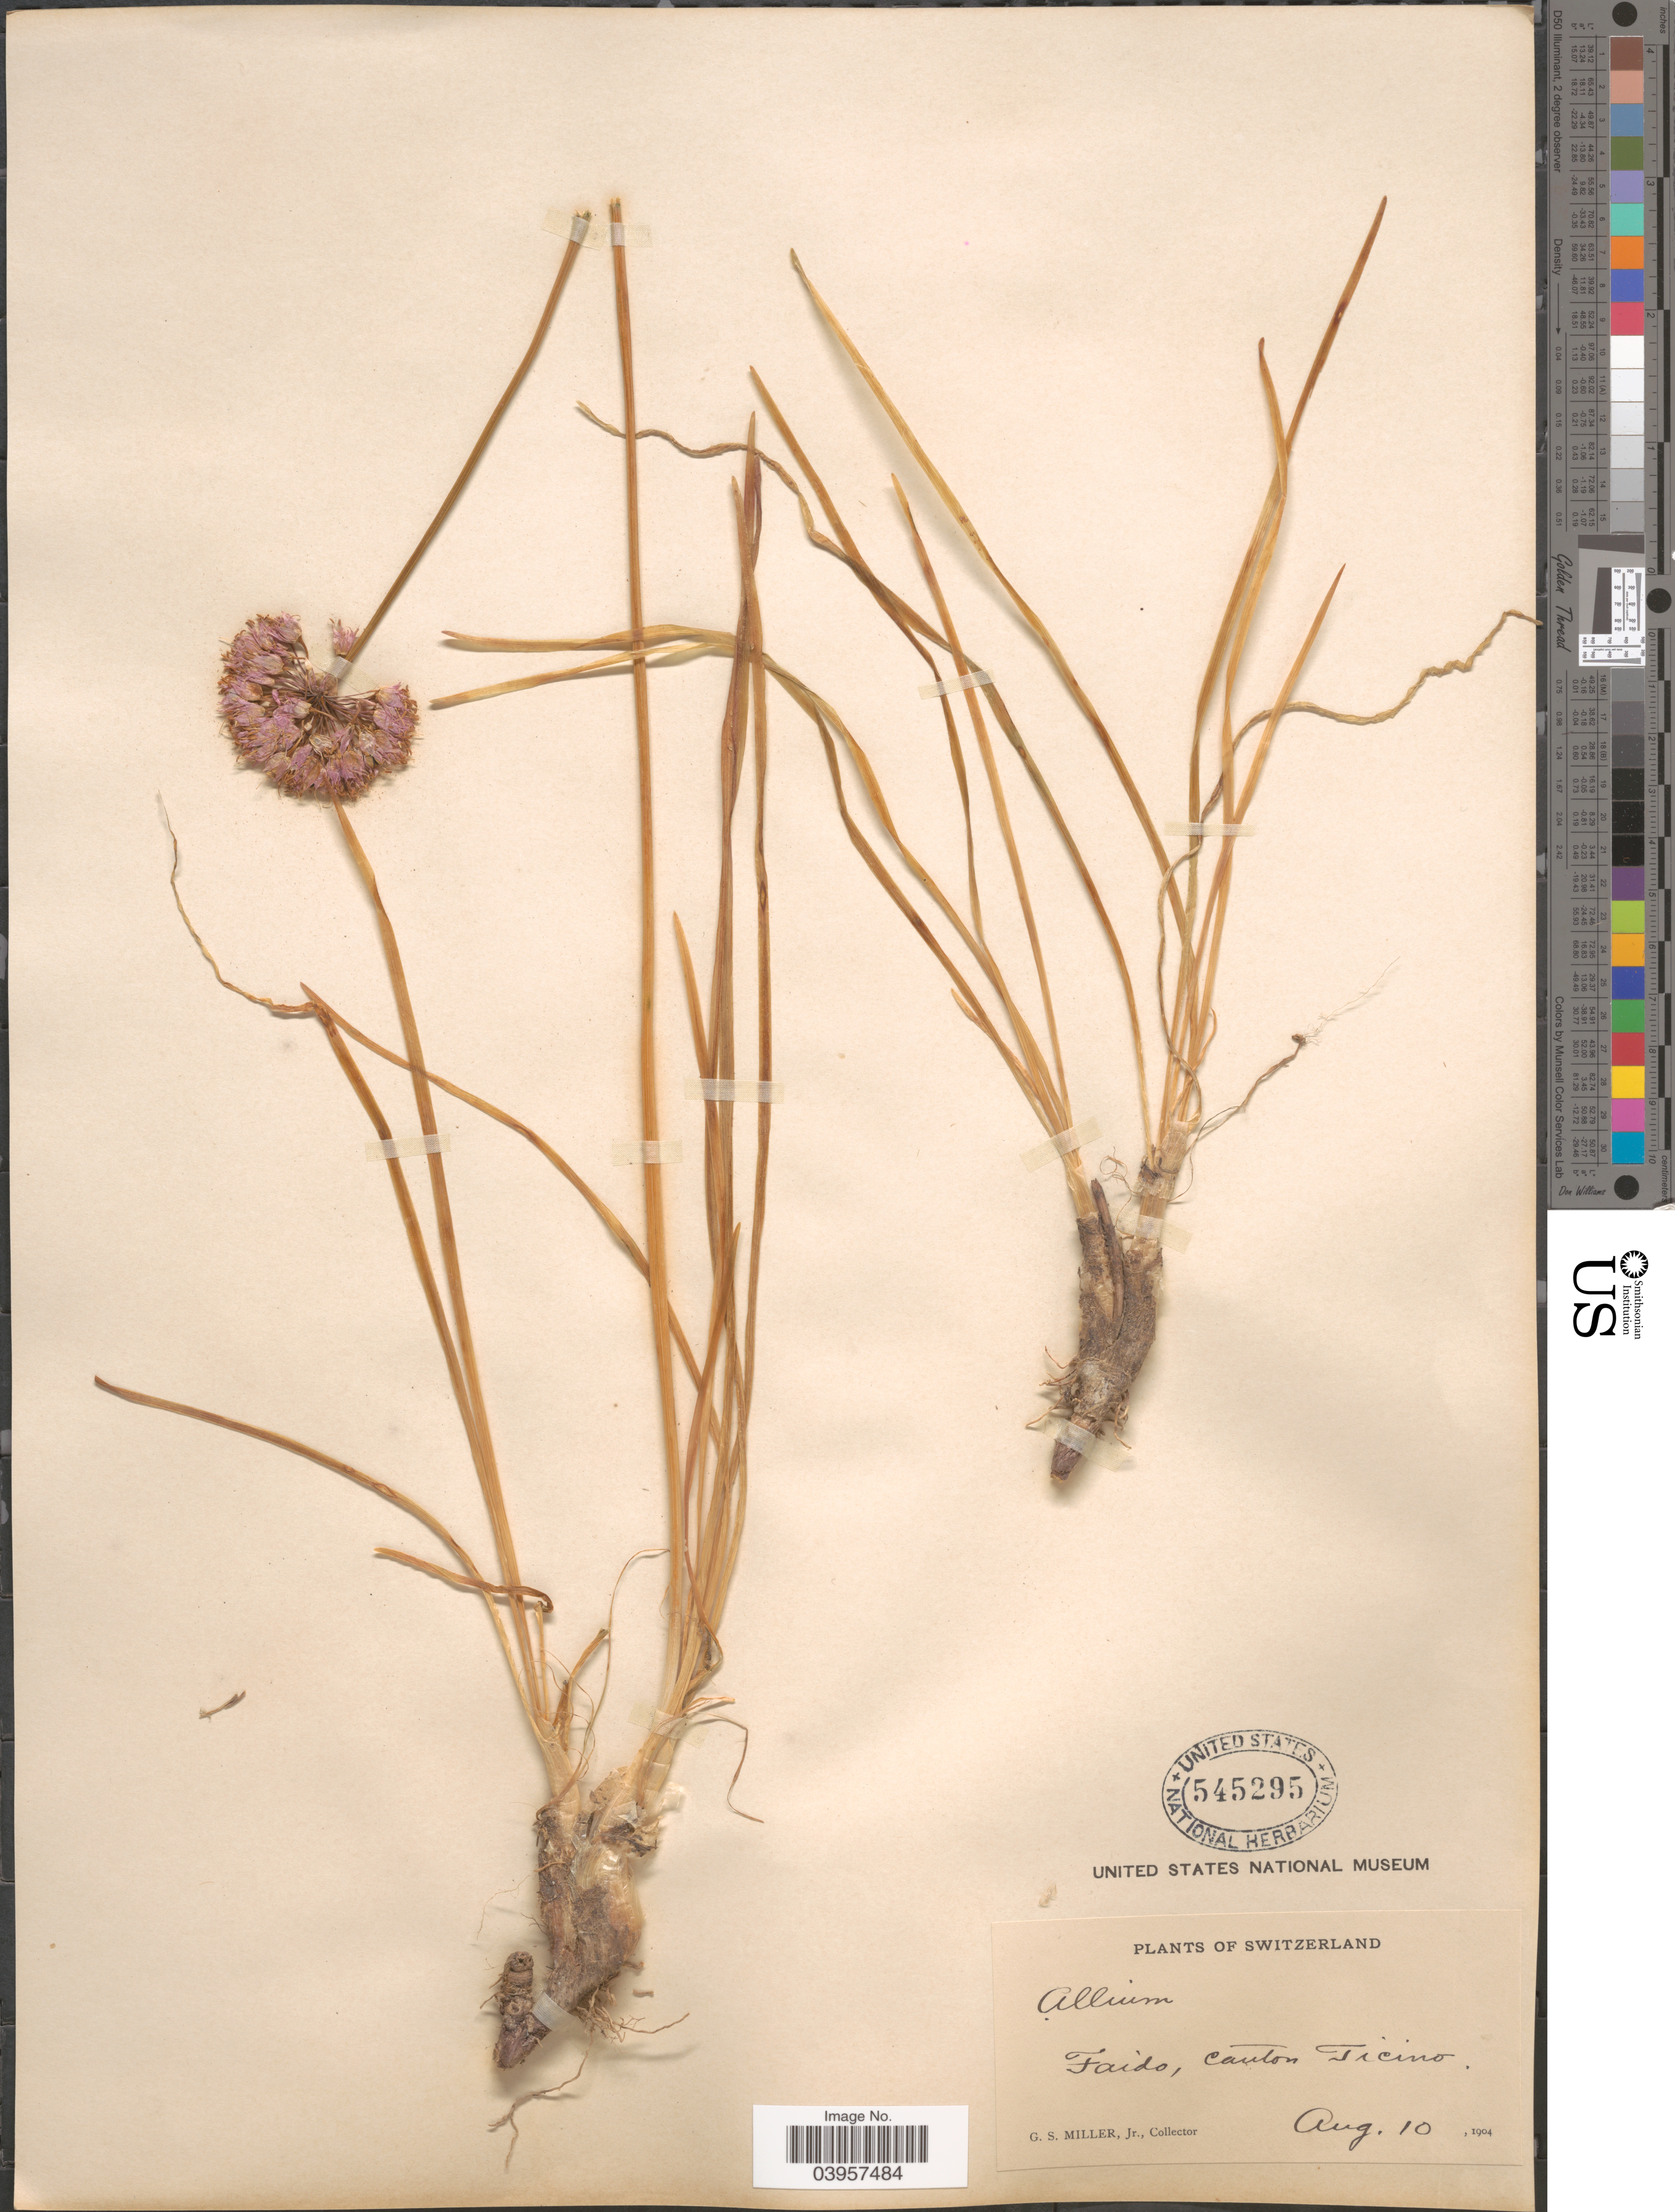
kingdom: Plantae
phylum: Tracheophyta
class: Liliopsida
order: Asparagales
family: Amaryllidaceae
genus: Allium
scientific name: Allium sp.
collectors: G. S. Miller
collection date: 1904-08-10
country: Switzerland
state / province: Ticino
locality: Faido, canton Ticino.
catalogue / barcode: US 545295